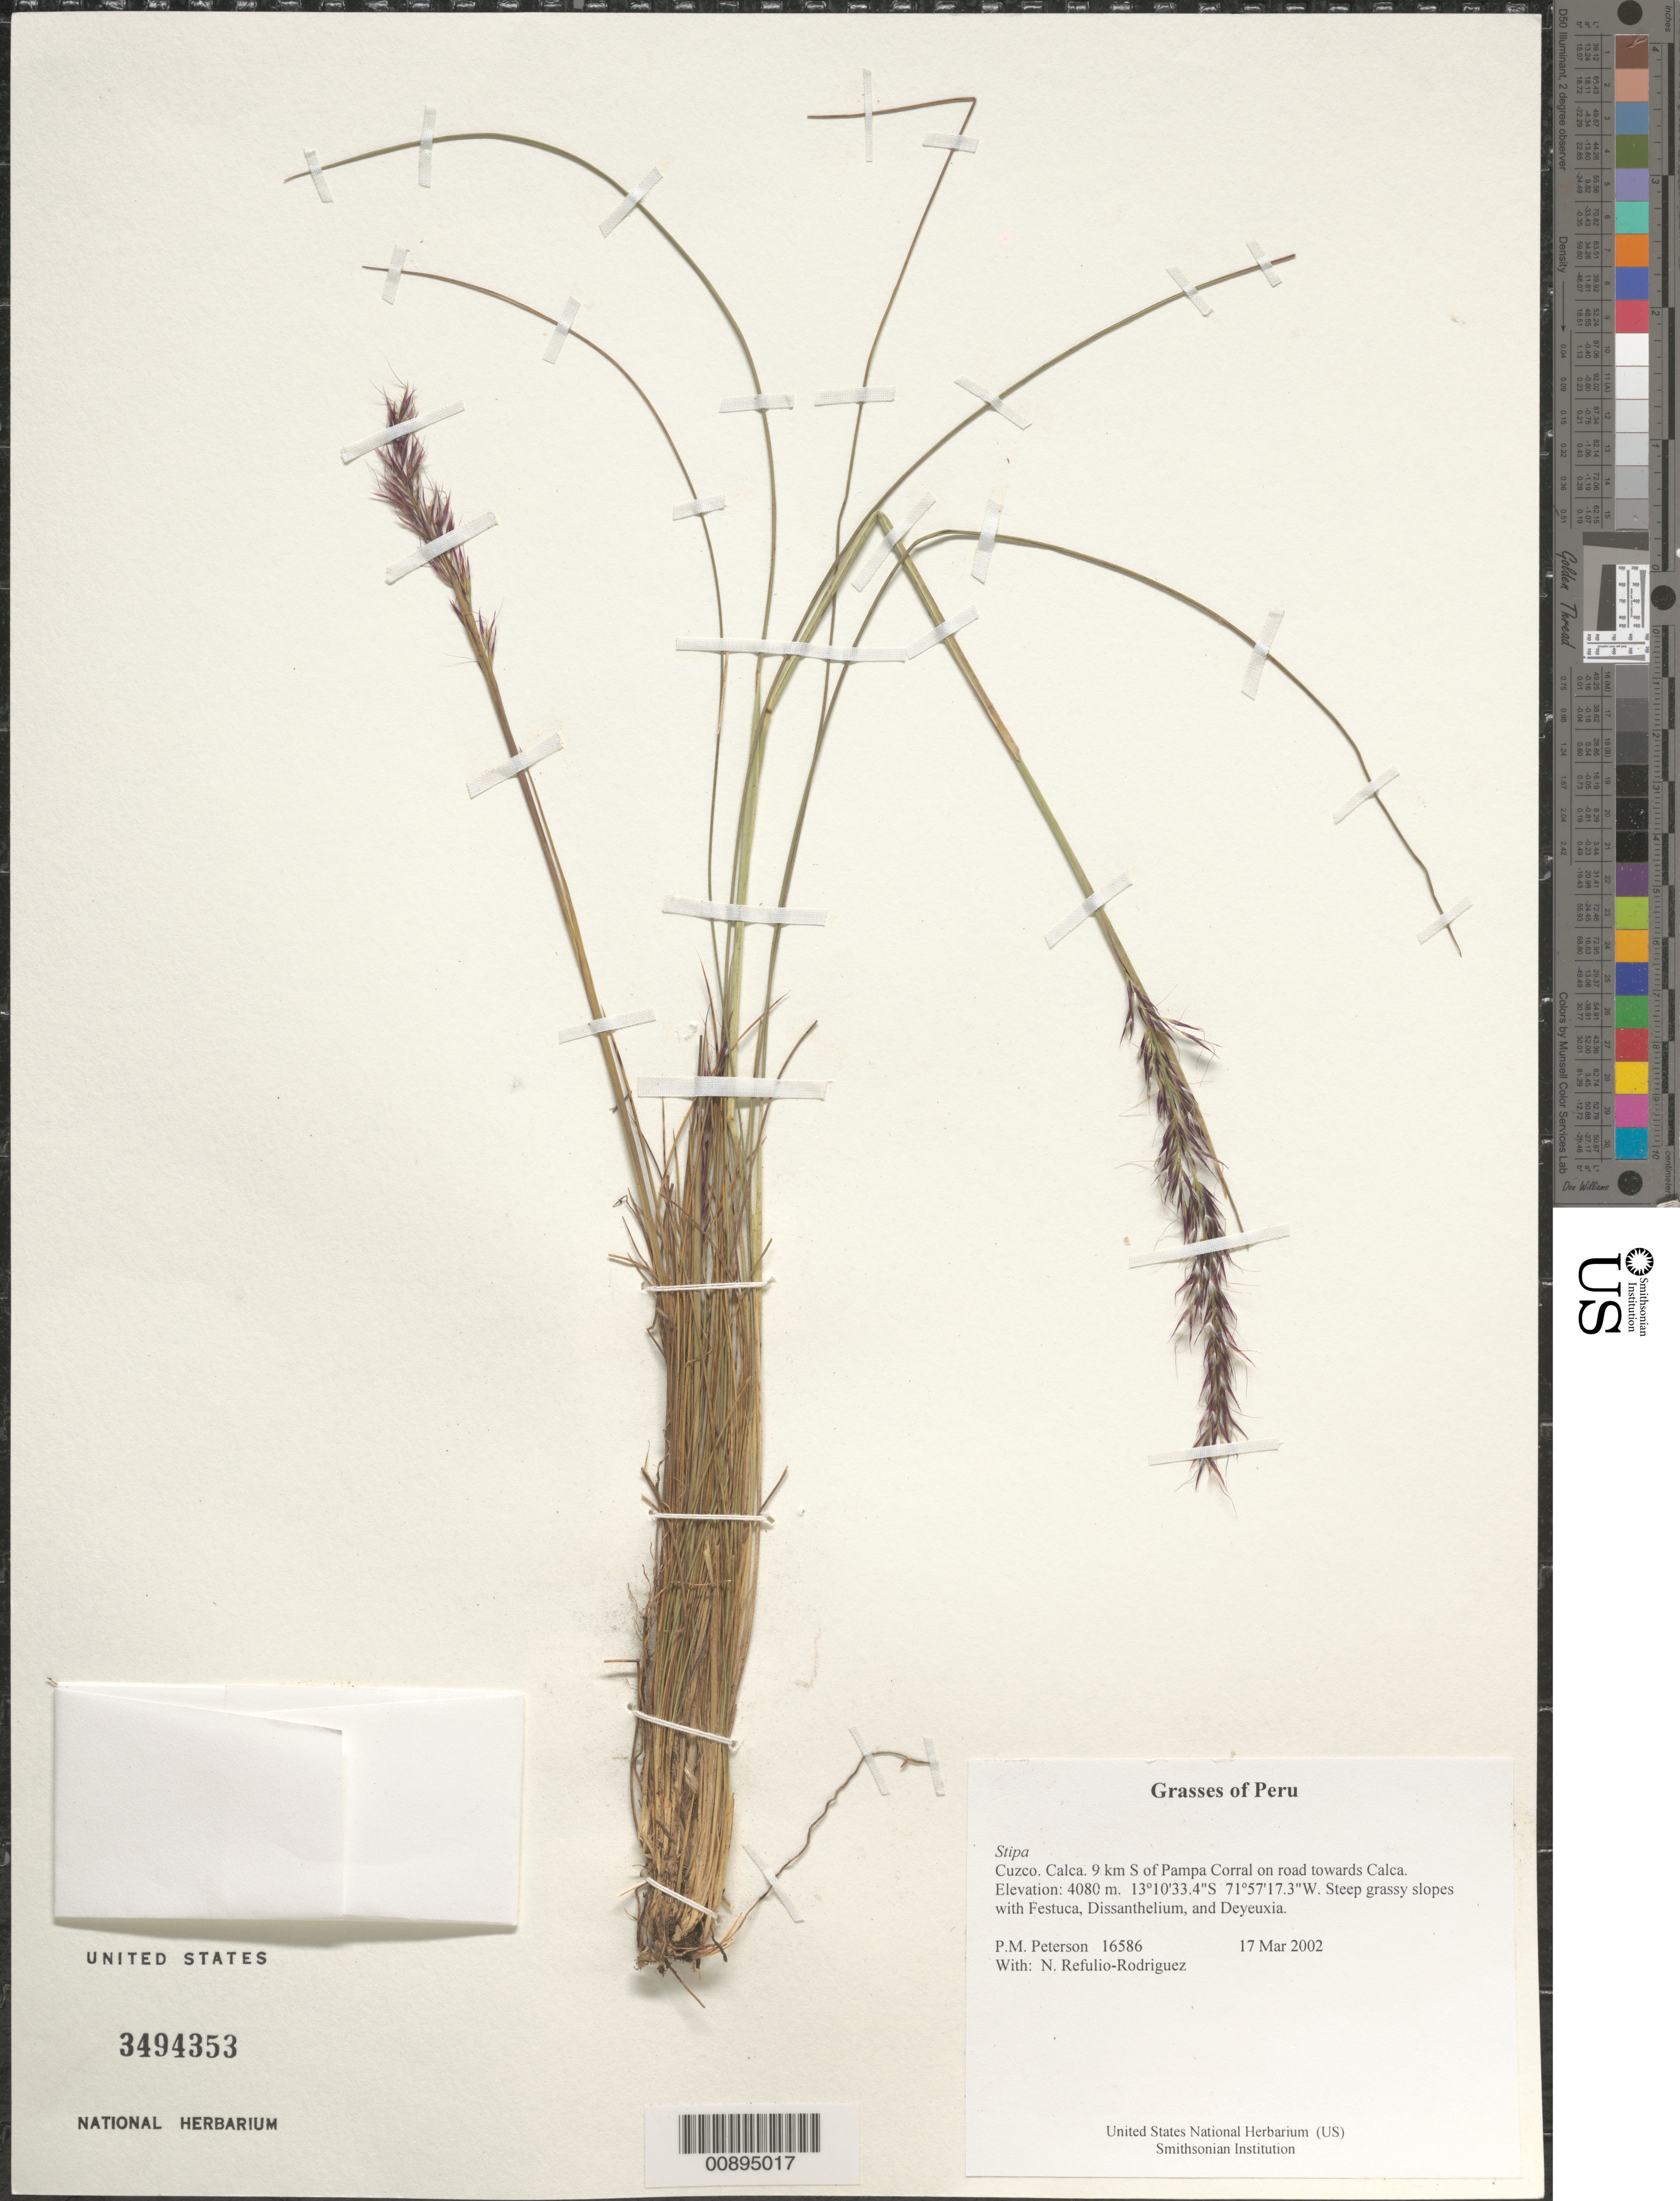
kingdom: Plantae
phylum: Tracheophyta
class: Liliopsida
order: Poales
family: Poaceae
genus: Anatherostipa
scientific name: Anatherostipa sp.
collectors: P. M. Peterson & N. Refulio-Rodríguez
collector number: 16586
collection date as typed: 17 Mar 2002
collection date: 2002-03-17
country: Peru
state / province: Cusco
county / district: Calca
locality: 9 km S of Pampa Corral on road towards Calca.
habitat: Steep grassy slopes with ~Festuca, Dissanthelium, and Deyeuxia~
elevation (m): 4080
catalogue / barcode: US 3494353